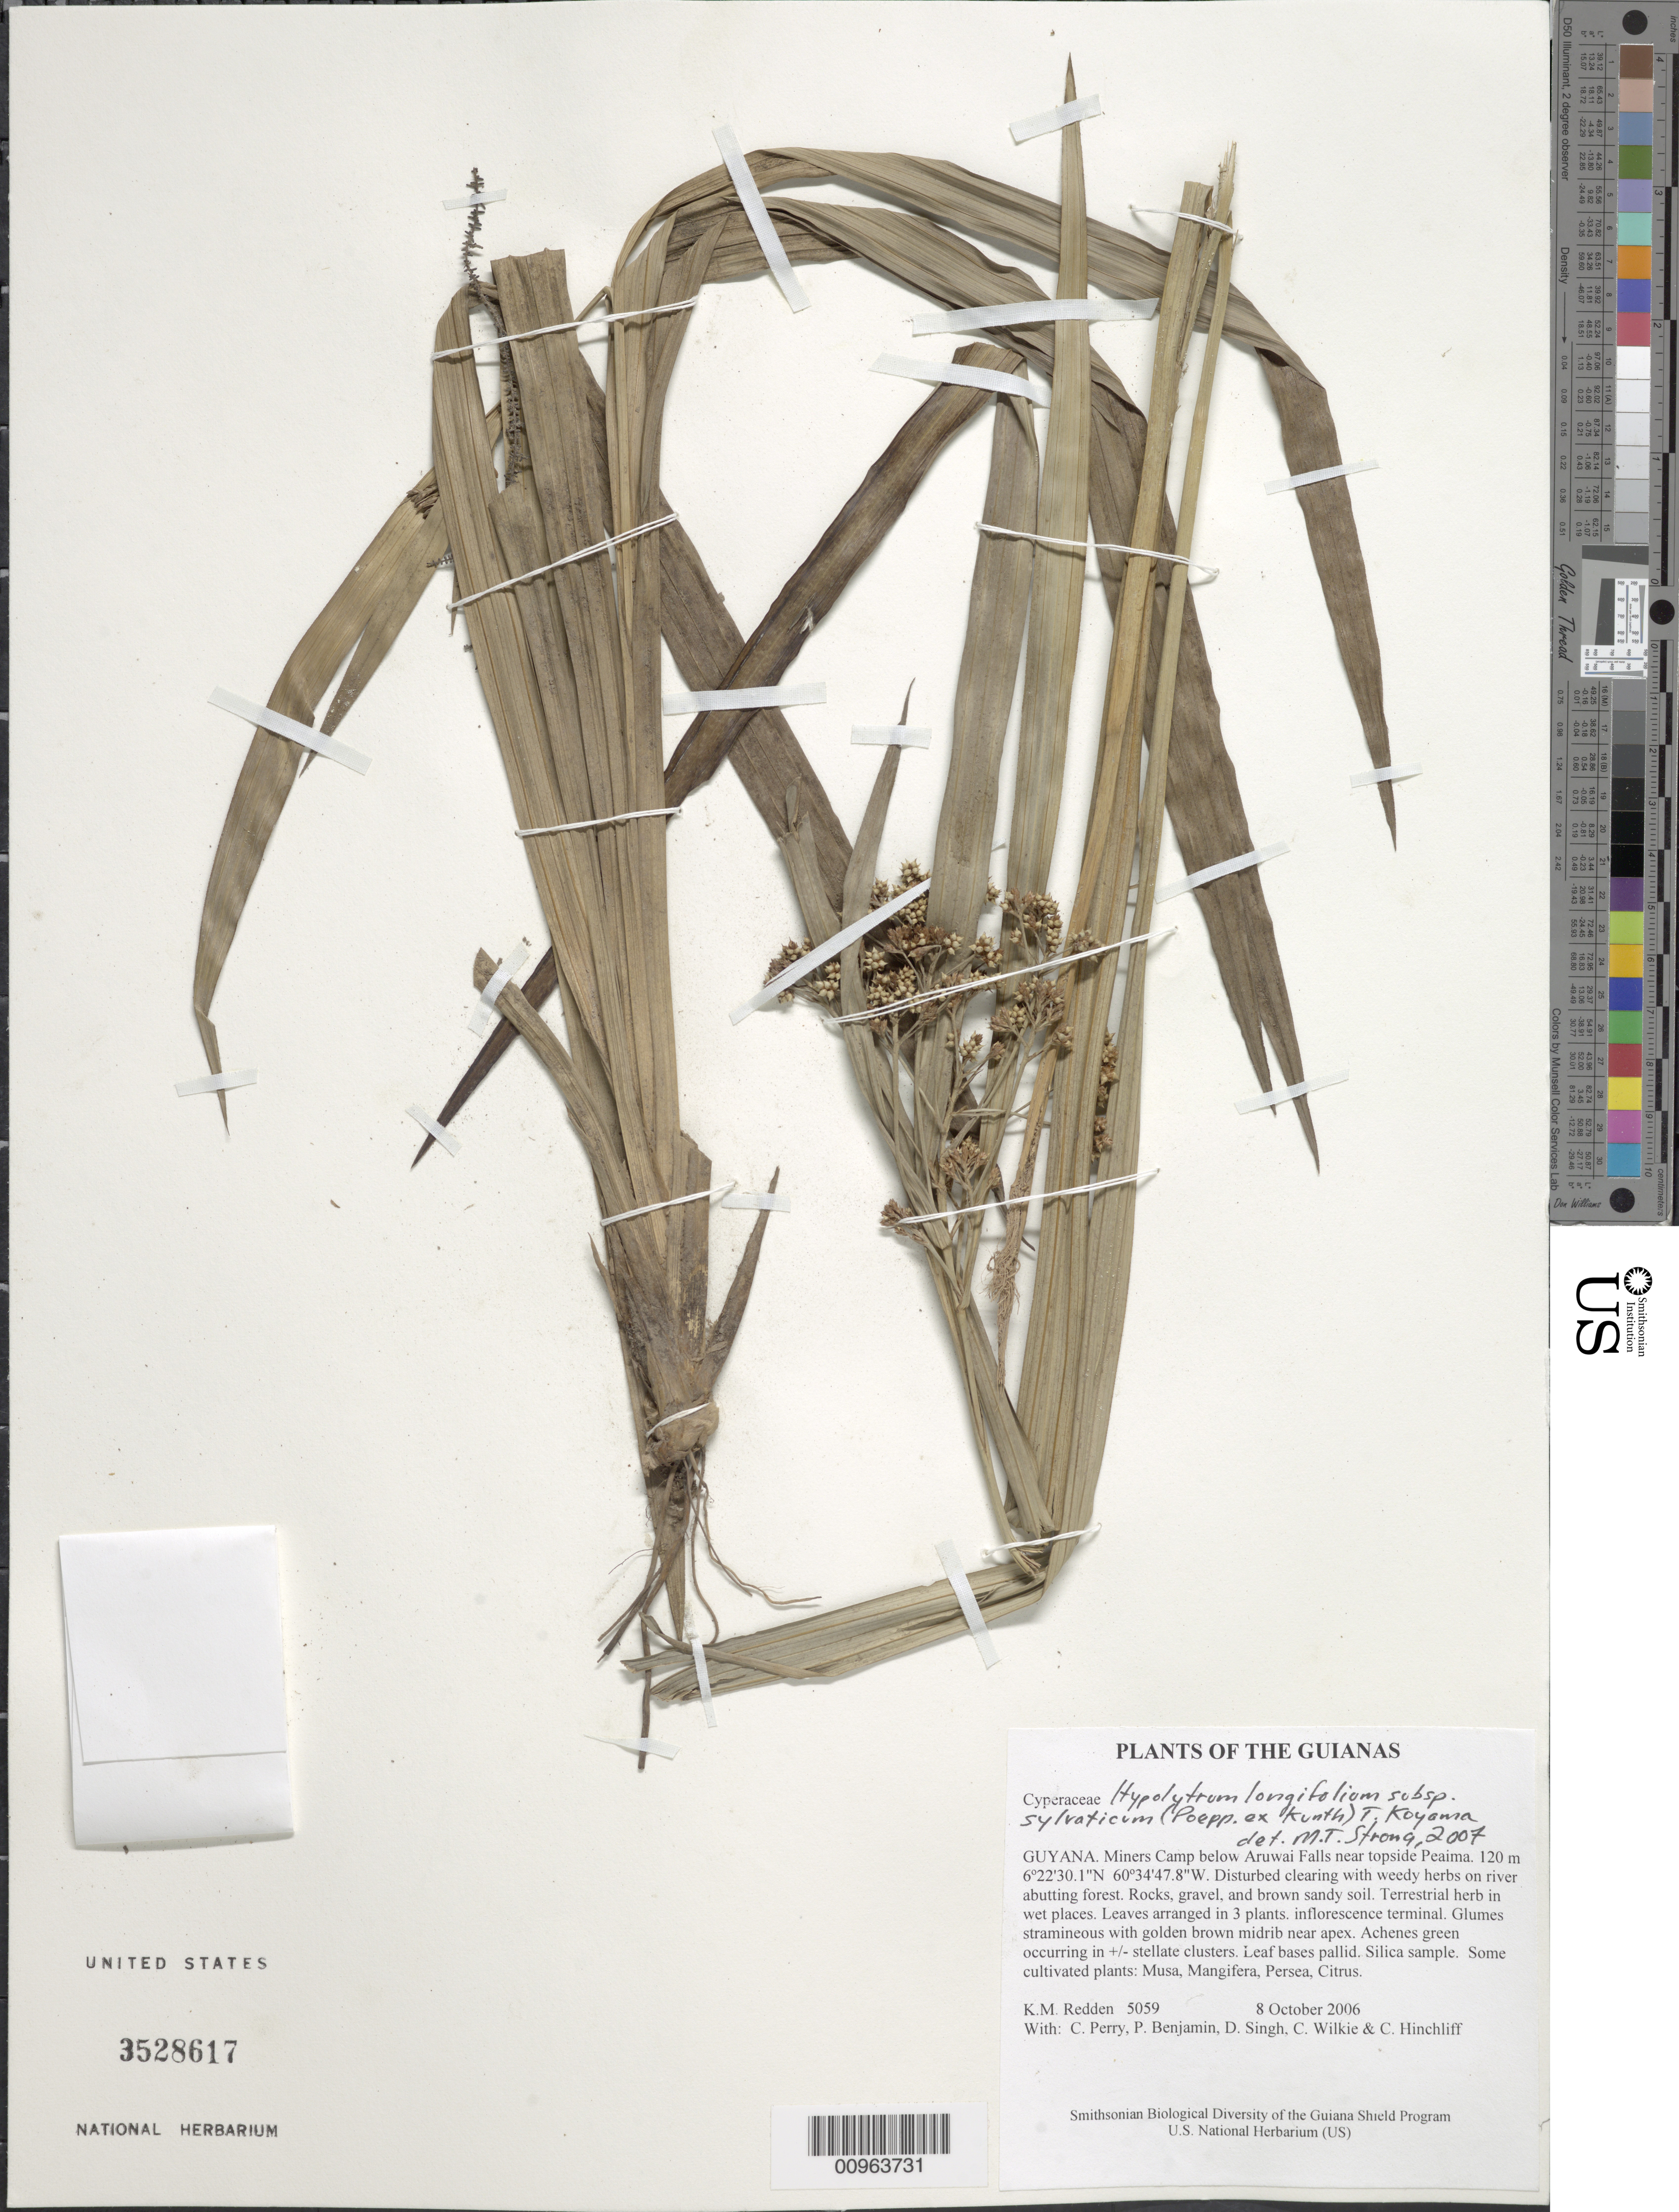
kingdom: Plantae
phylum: Tracheophyta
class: Liliopsida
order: Poales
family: Cyperaceae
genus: Hypolytrum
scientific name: Hypolytrum longifolium subsp. sylvaticum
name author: (Poepp. ex Kunth) T. Koyama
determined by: Strong, M. T., (US), Smithsonian Institution - National Museum of Natural History (UNITED STATES)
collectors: K. M. Redden, C. Perry, P. Benjamin, D. Singh, C. Wilkie & C. E. Hinchliff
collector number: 5059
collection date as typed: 8 October 2006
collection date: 2006-10-08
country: Guyana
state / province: Cuyuni-Mazaruni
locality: Miners Camp below Arawai Falls near topside Peaima.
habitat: Disturbed clearing with weedy herbs on river abutting forest. Rocks, gravel, and brown sandy soil. Some cultivated plants: Musa, Mangifera, Persea, Citrus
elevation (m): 120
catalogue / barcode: US 3528617